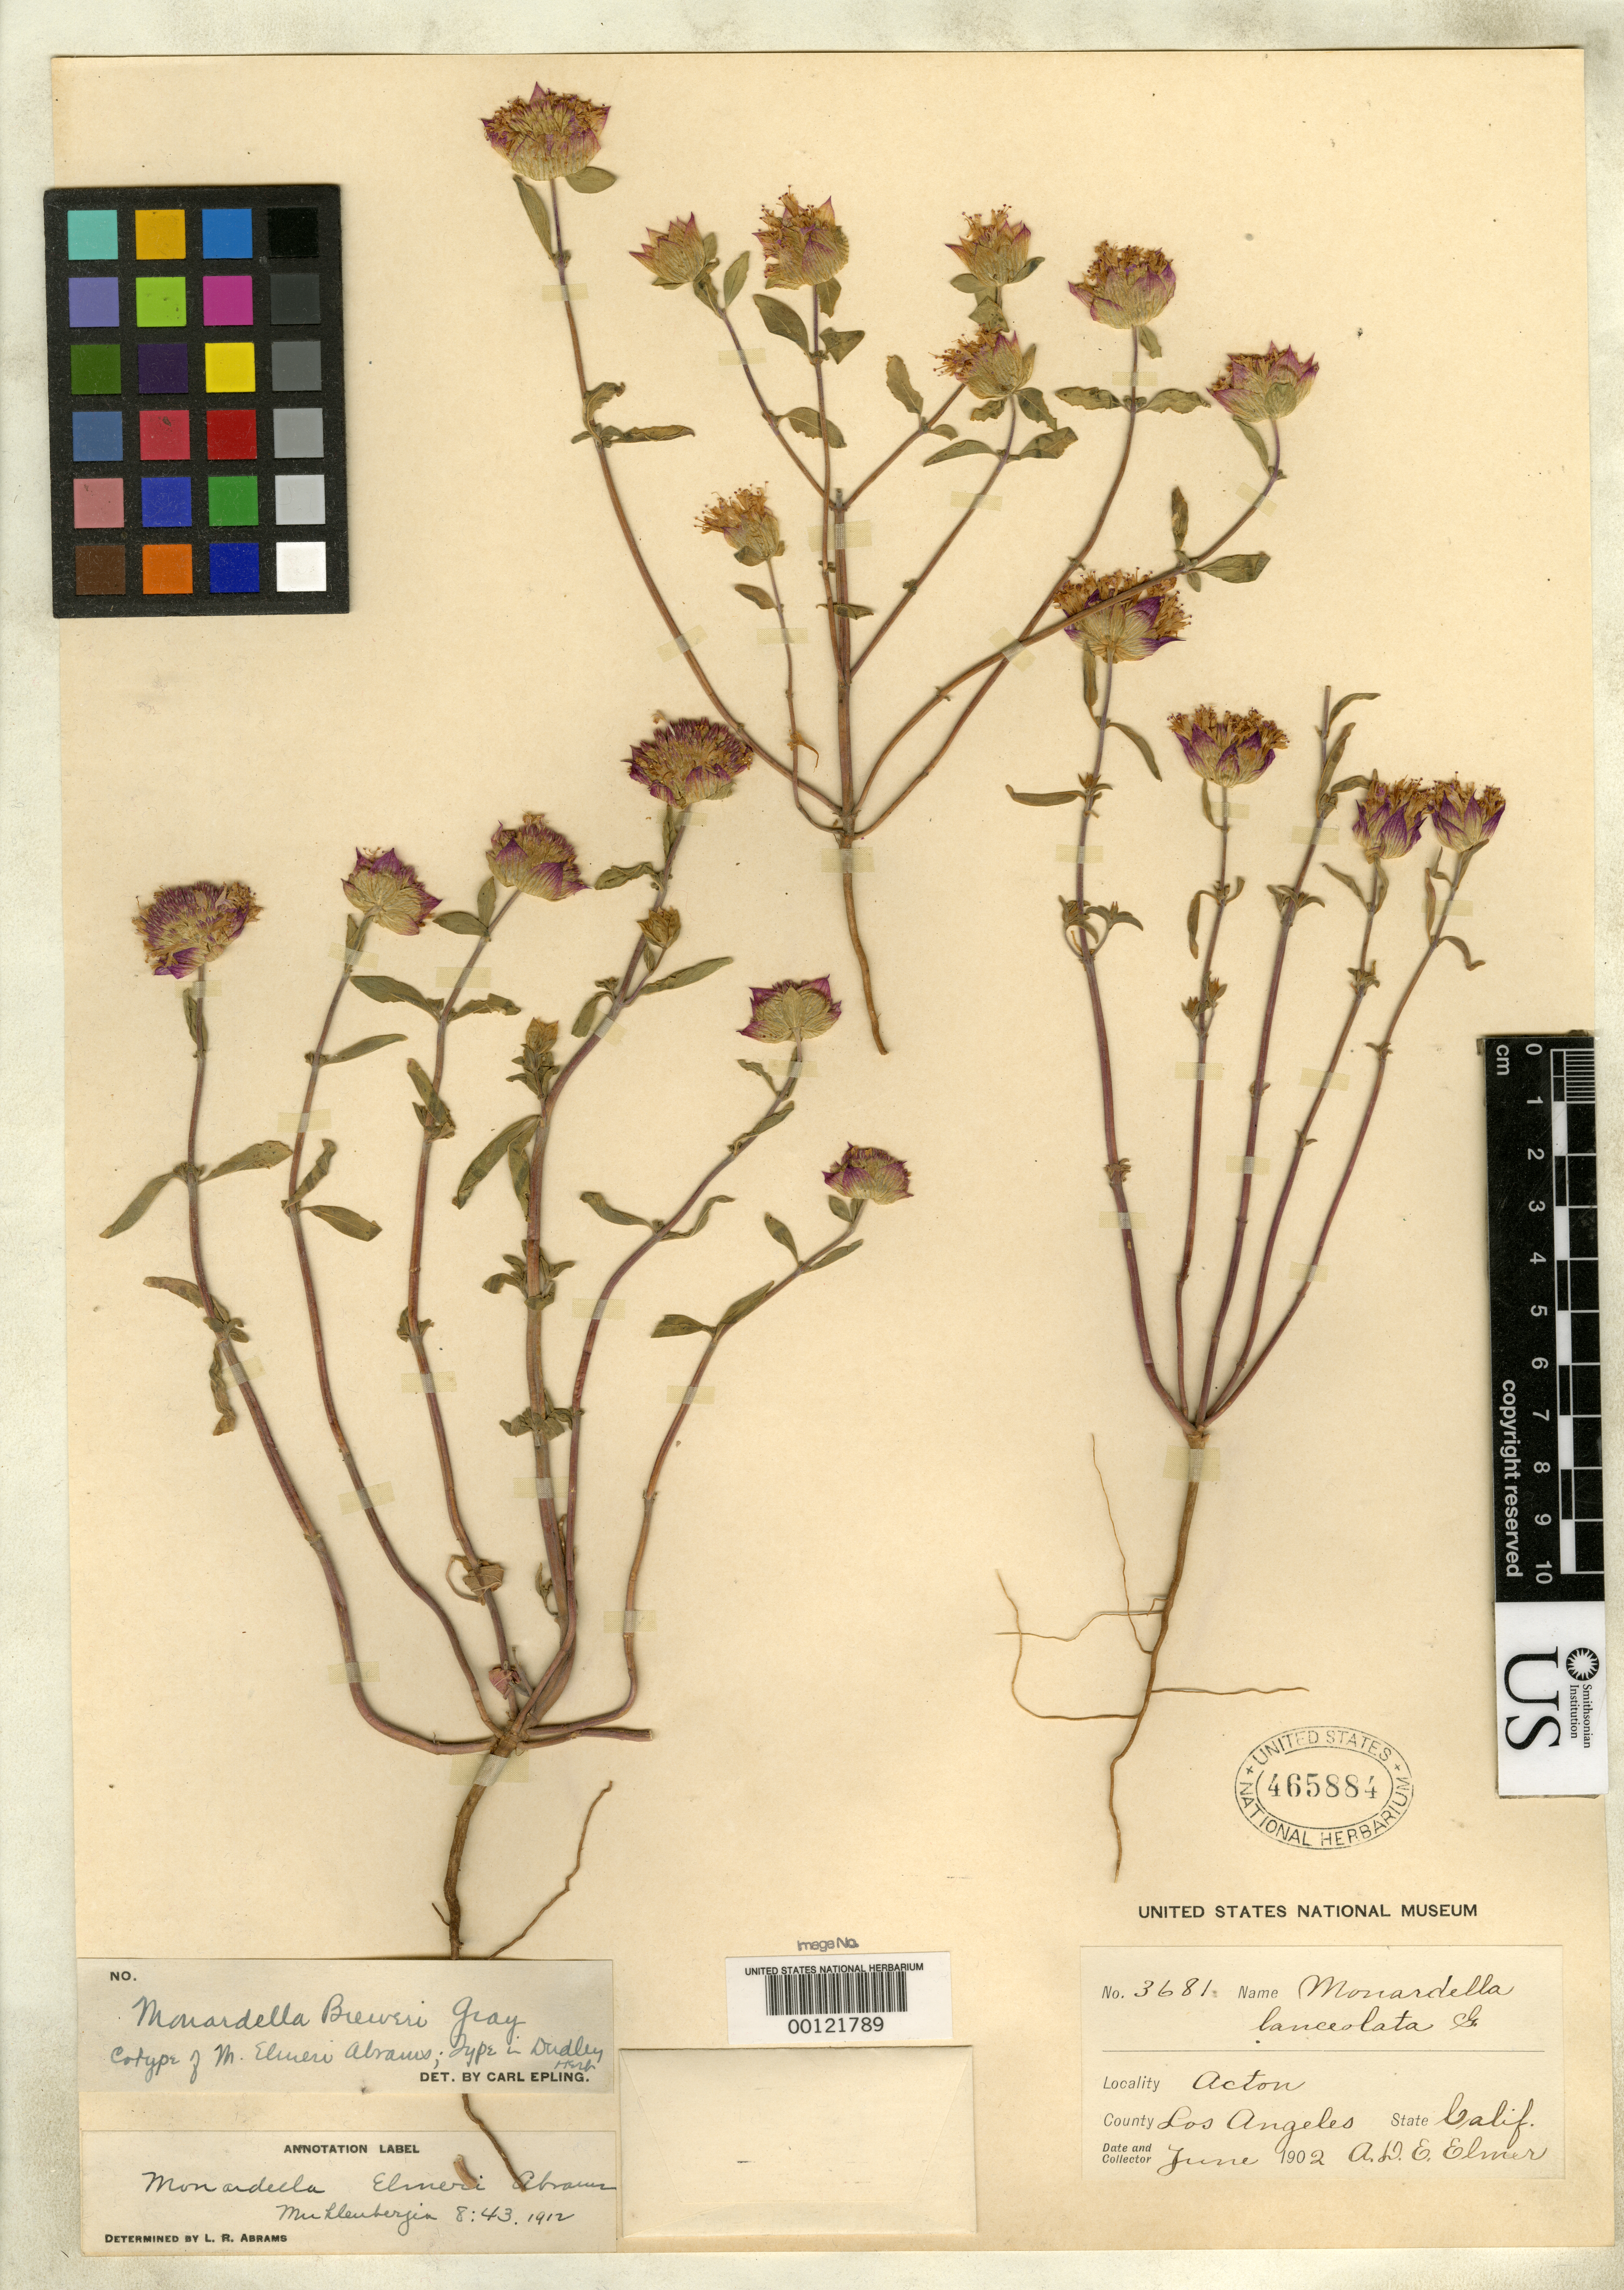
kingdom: Plantae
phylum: Tracheophyta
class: Magnoliopsida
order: Lamiales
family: Lamiaceae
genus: Monardella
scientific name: Monardella elmeri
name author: Abrams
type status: Isotype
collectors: A. D. E. Elmer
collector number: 3681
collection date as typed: Jun 1902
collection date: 1902-06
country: United States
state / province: California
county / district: Los Angeles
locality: Acton.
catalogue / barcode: US 465884